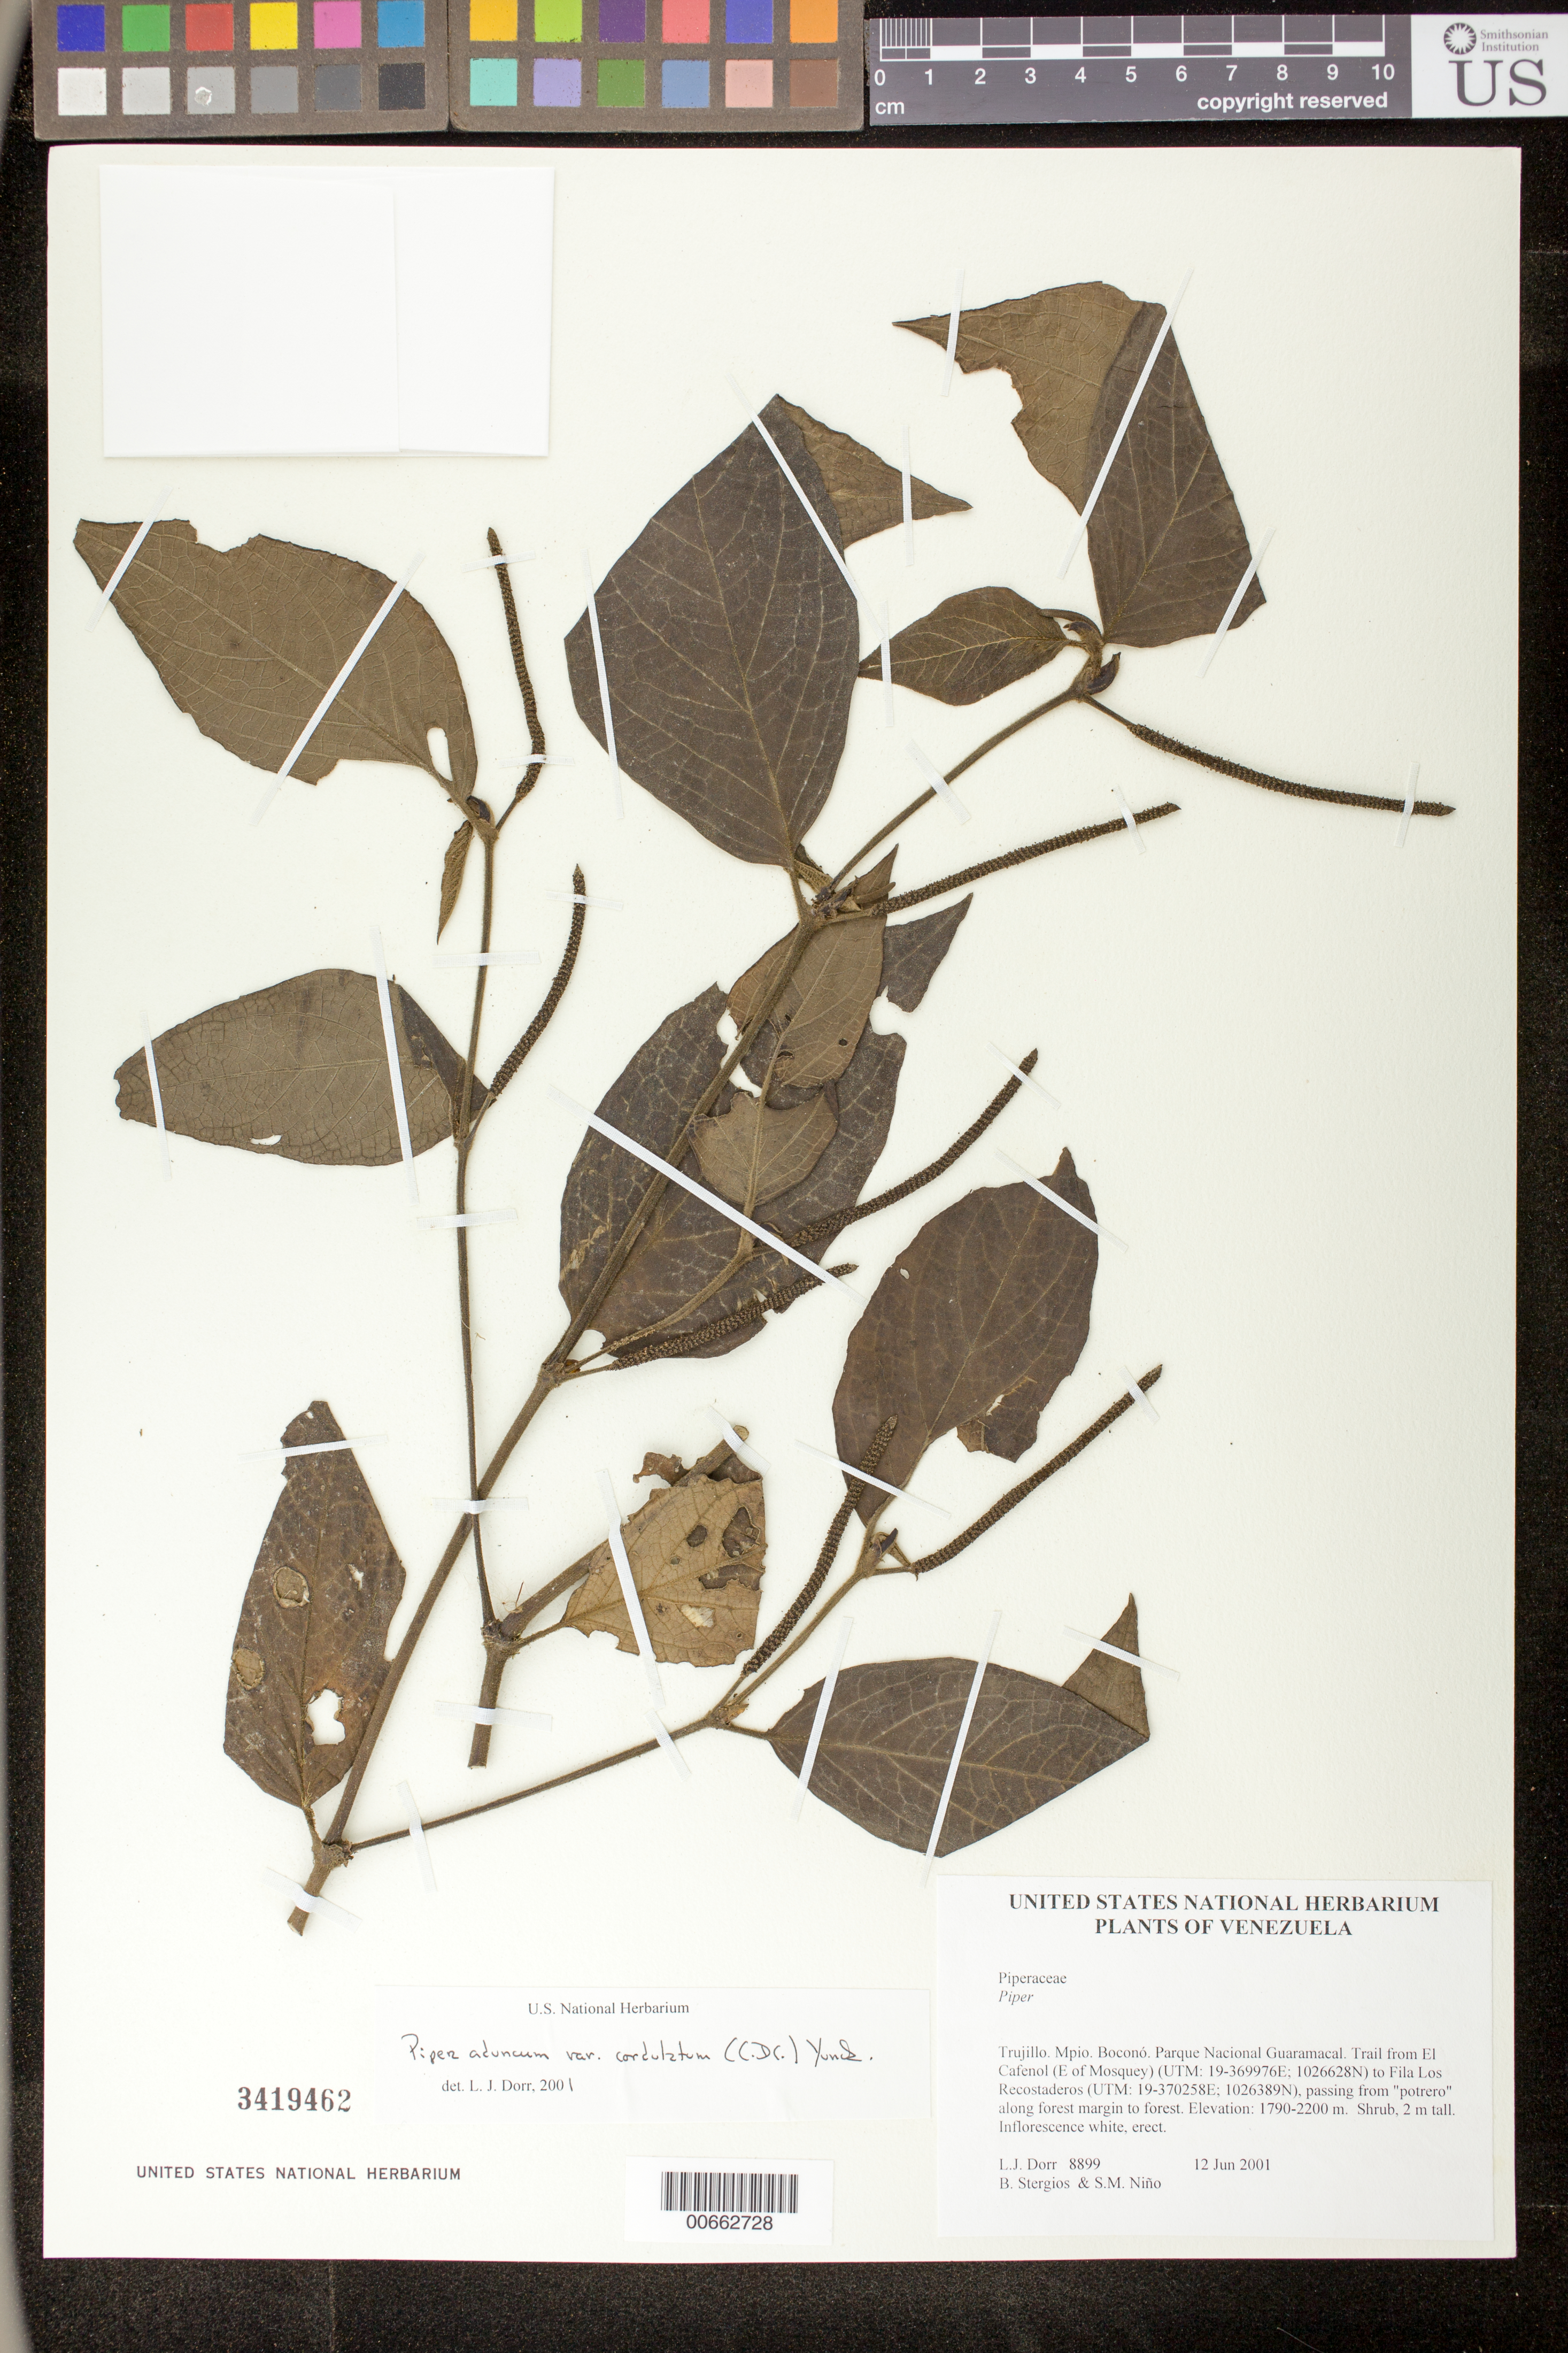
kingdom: Plantae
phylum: Tracheophyta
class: Magnoliopsida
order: Piperales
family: Piperaceae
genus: Piper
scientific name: Piper hispidum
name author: Sw.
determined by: Dorr, L. J., (BOT), Smithsonian Institution - National Museum of Natural History (UNITED STATES)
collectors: L. J. Dorr, B. G. Stergios & S. M. Niño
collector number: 8899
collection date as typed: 12 Jun 2001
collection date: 2001-06-12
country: Venezuela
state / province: Trujillo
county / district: Boconó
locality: Parque Nacional Guaramacal. Trail from El Cafenol (E of Mosquey) to Fila Los Recostaderos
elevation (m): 1790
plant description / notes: BM, F, HUA, PORT, US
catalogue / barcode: US 3419462